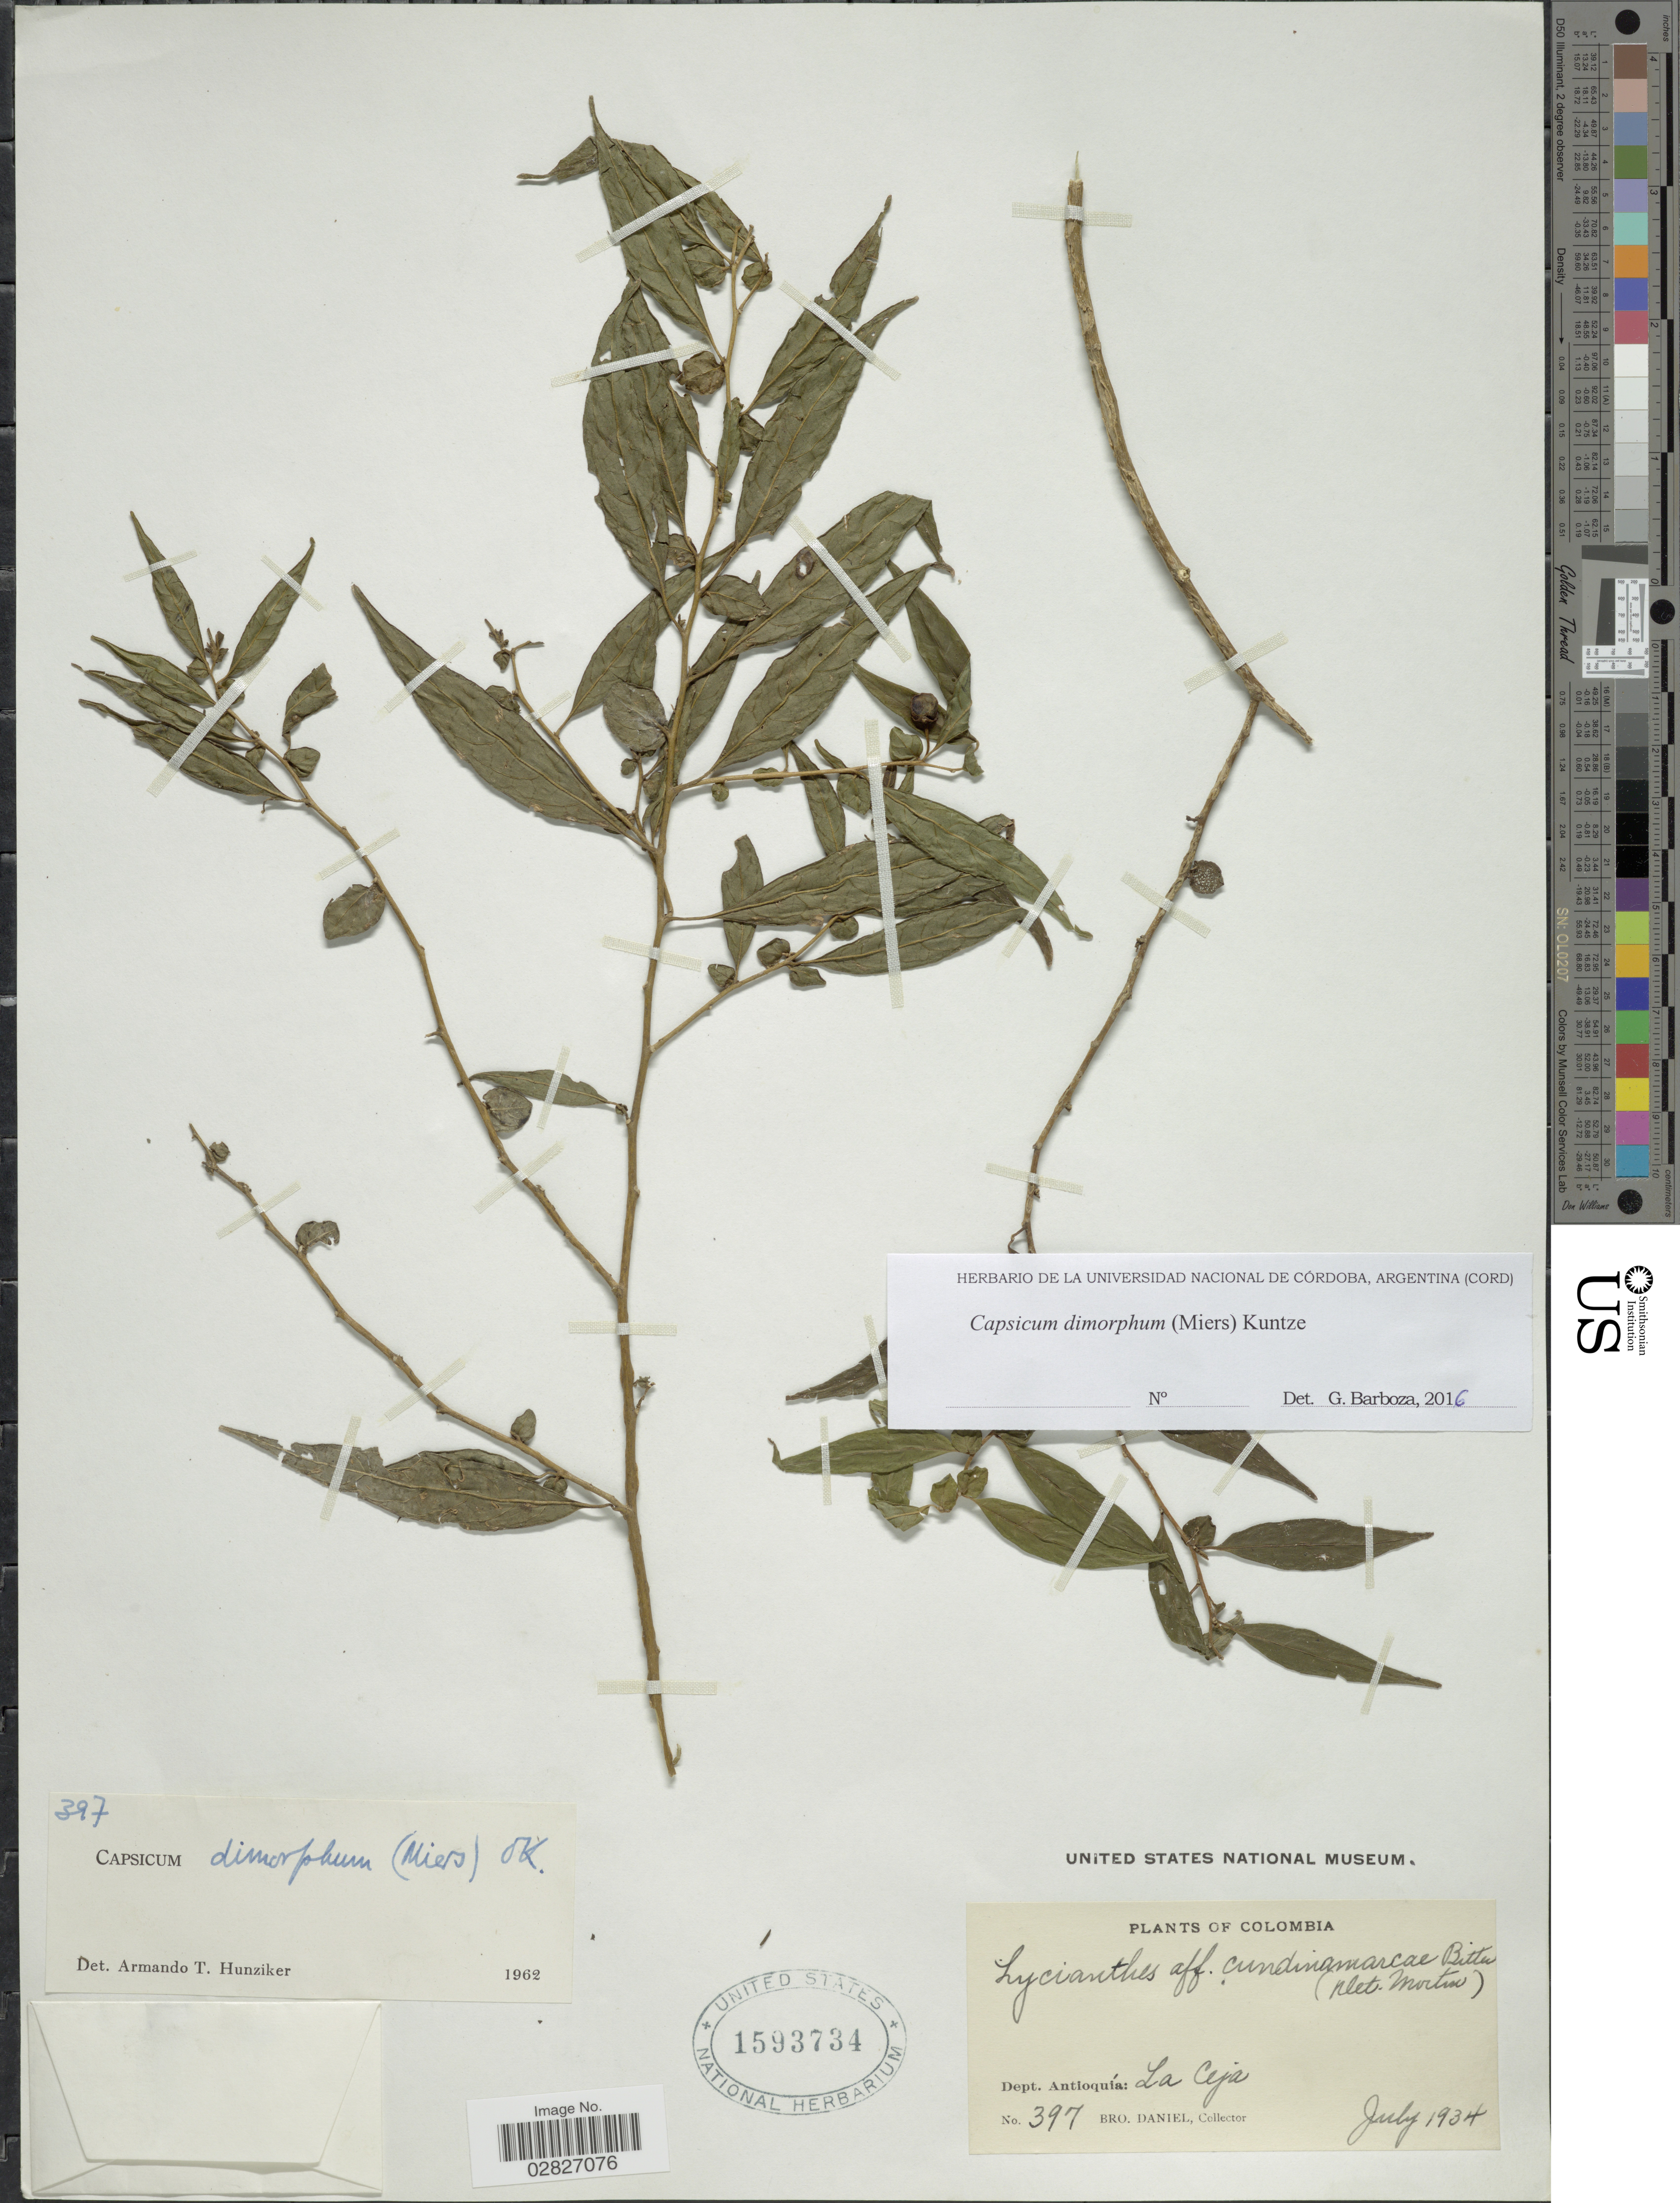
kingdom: Plantae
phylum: Tracheophyta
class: Magnoliopsida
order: Solanales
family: Solanaceae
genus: Capsicum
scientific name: Capsicum dimorphum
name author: (Miers) Kuntze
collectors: Bro. Daniel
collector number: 397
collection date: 1934-07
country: Colombia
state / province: Antioquia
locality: Dept. Antioquía, La Ceja.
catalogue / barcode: US 1593734